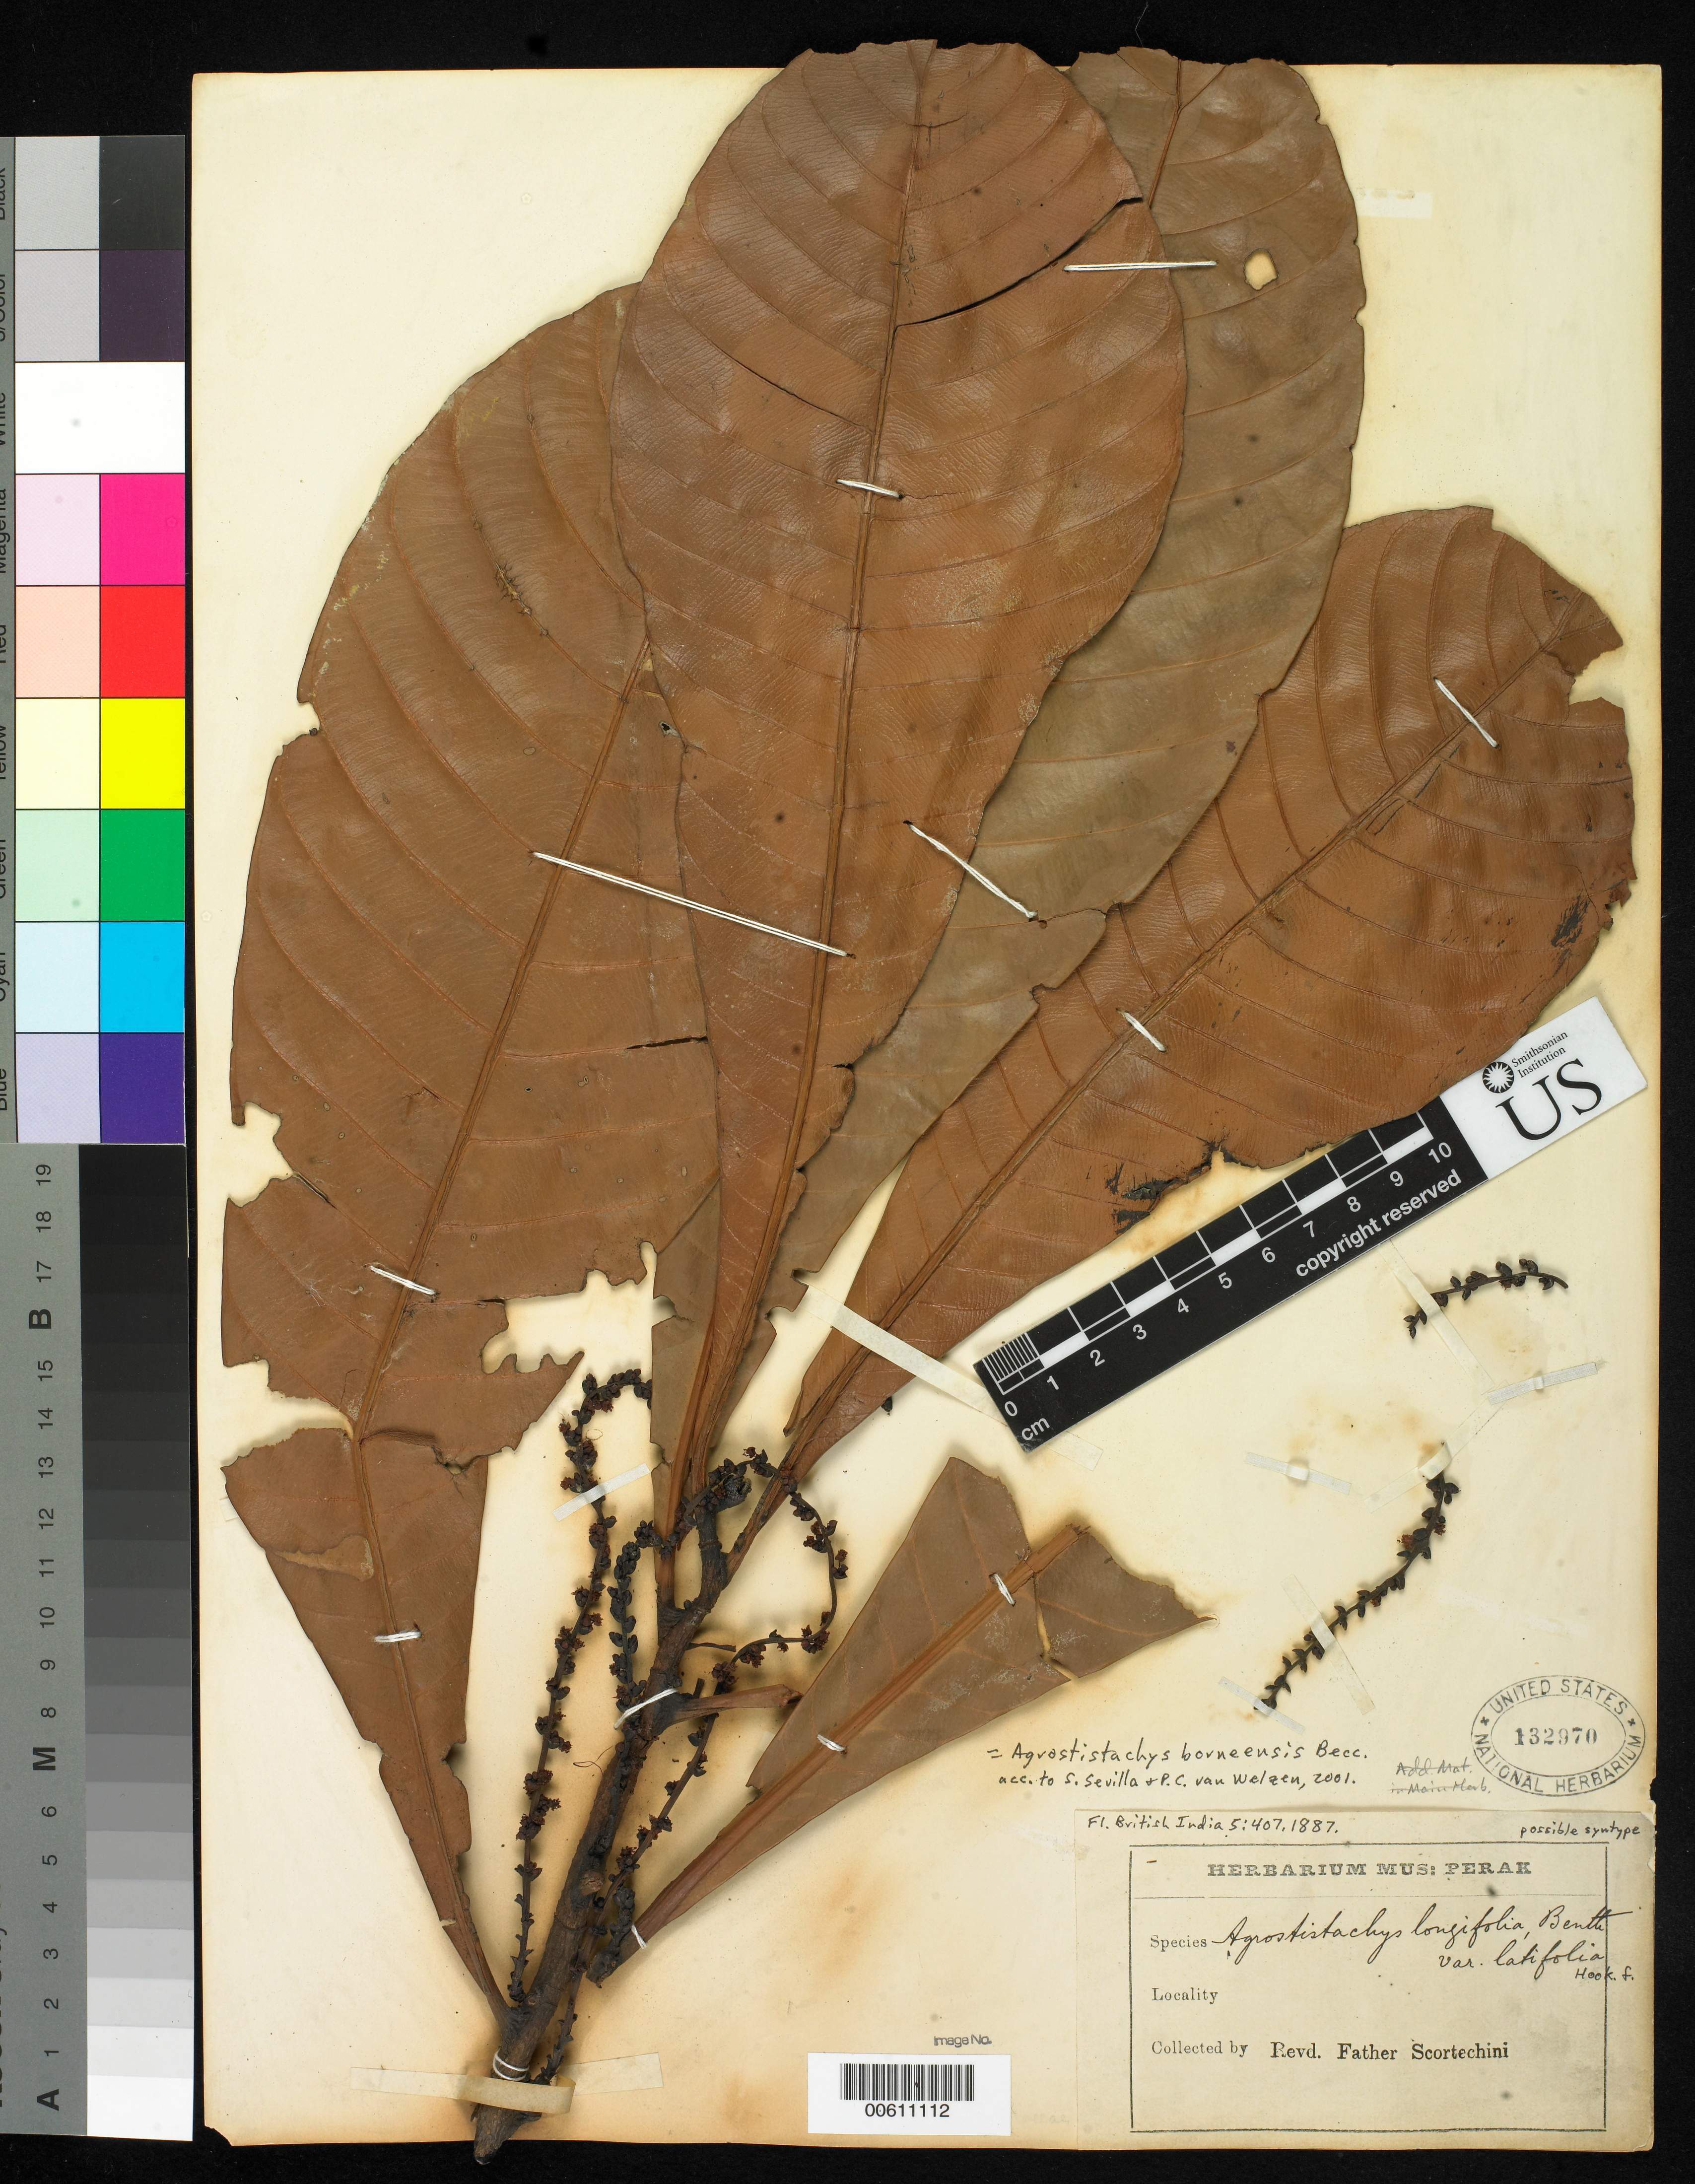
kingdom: Plantae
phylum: Tracheophyta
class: Magnoliopsida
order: Malpighiales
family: Euphorbiaceae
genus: Agrostistachys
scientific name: Agrostistachys longifolia var. latifolia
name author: Hook. f.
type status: Possible Syntype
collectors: B. Scortechini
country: Malaysia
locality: Perak.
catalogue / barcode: US 132970